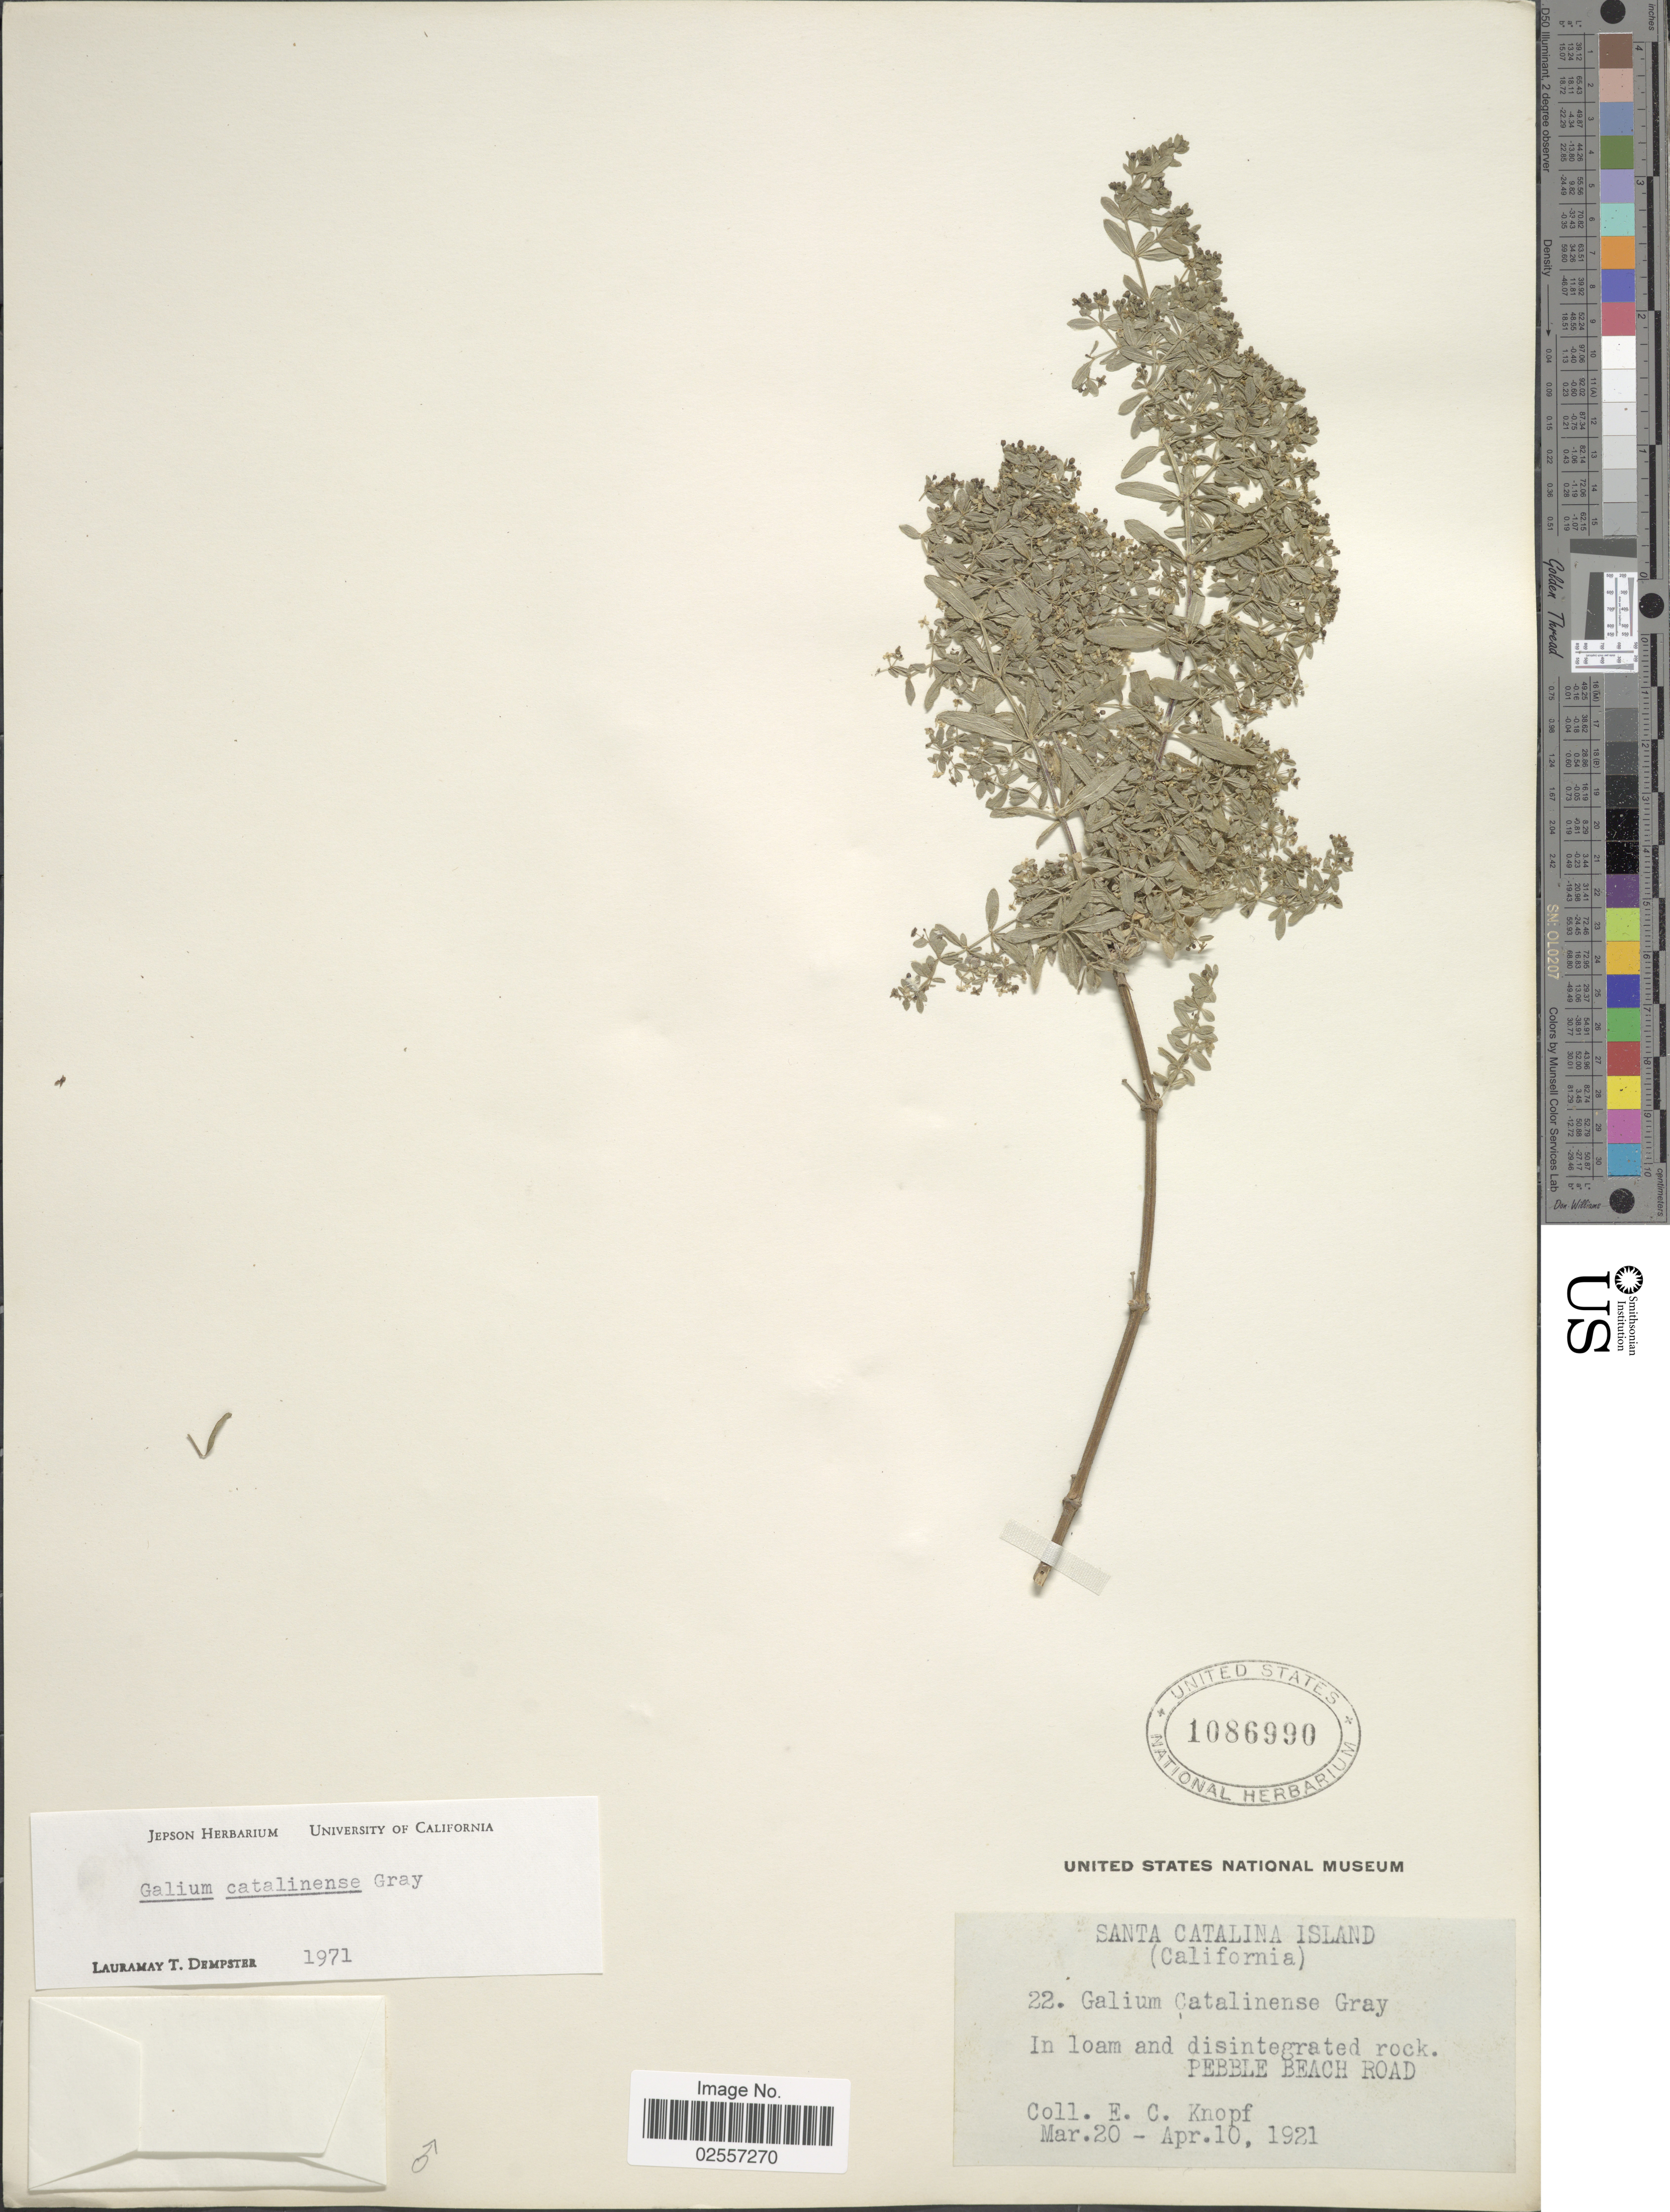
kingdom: Plantae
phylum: Tracheophyta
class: Magnoliopsida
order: Gentianales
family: Rubiaceae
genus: Galium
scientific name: Galium catalinense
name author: A. Gray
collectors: E. Knopf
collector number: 22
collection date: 1921-03-20/1921-04-10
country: United States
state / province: California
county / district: Los Angeles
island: Santa Catalina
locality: Santa Catalina Island. Pebble Beach Road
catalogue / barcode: US 1086990